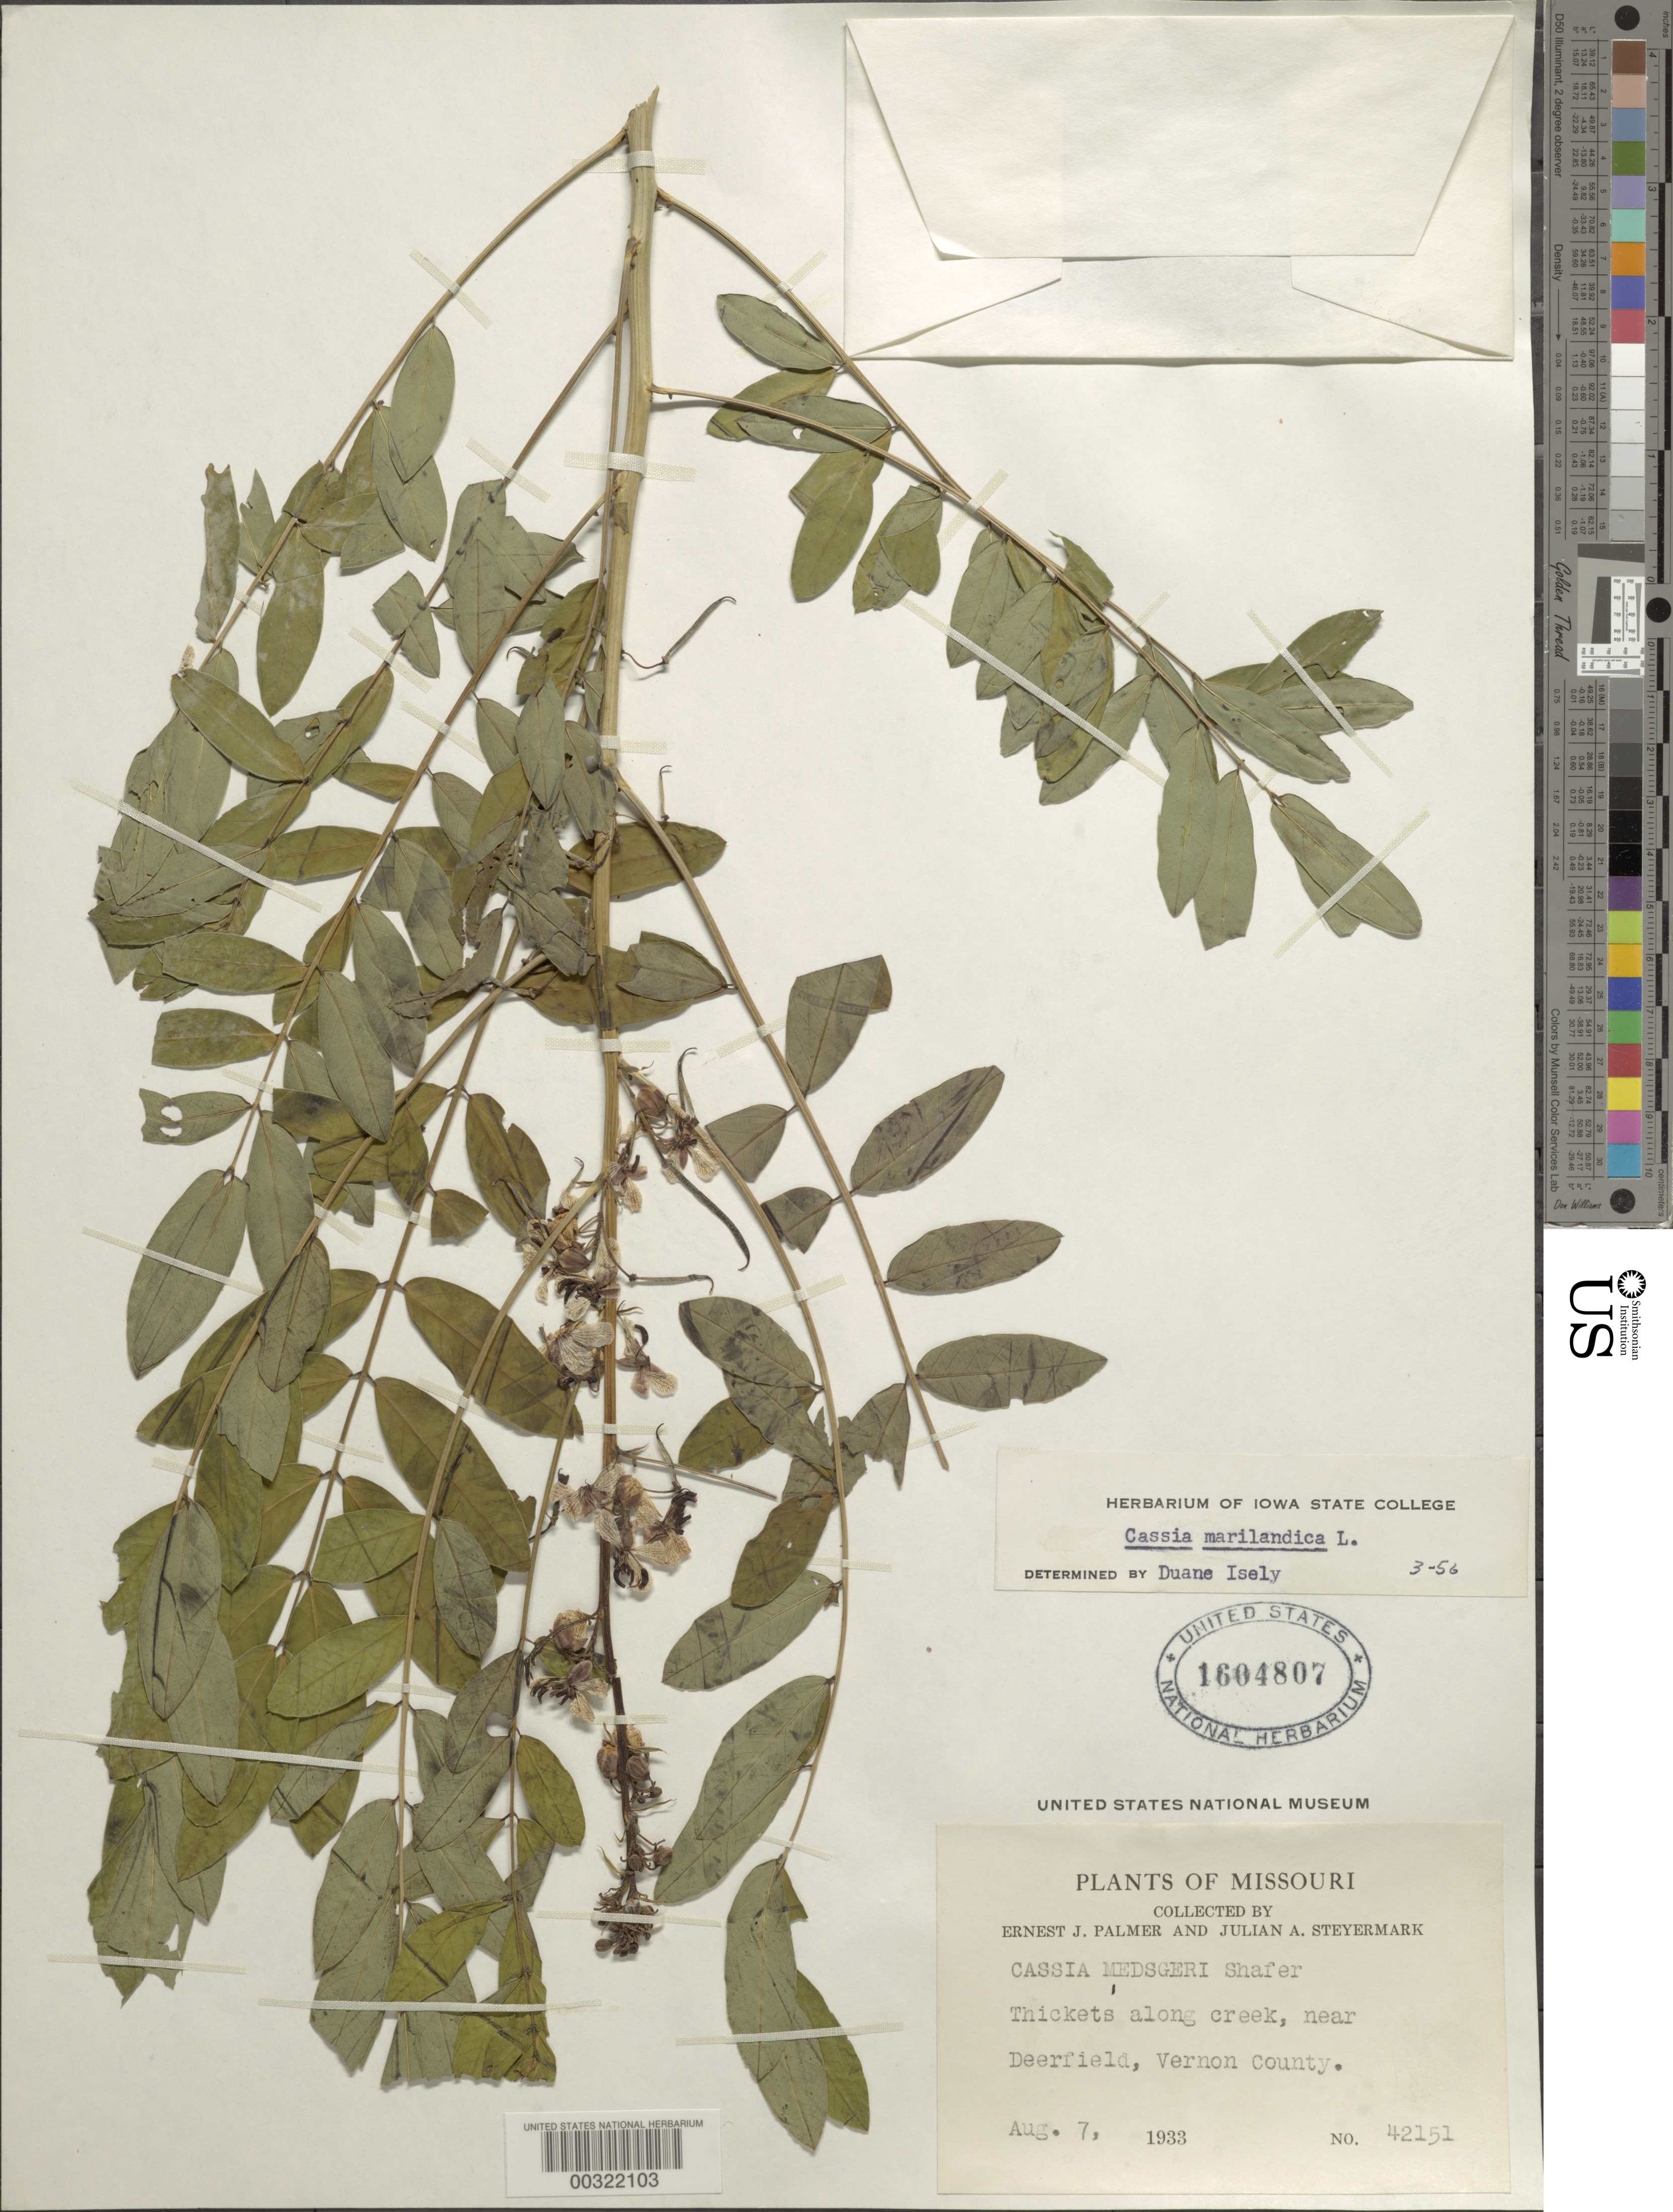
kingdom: Plantae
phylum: Tracheophyta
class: Magnoliopsida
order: Fabales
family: Fabaceae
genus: Senna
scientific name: Senna marilandica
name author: (L.) Link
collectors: E. J. Palmer & J. Steyermark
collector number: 42151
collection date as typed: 07 Aug 1933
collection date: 1933-08-07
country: United States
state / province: Missouri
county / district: Vernon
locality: Near deerfield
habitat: Thickets along creek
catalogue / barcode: US 1604807